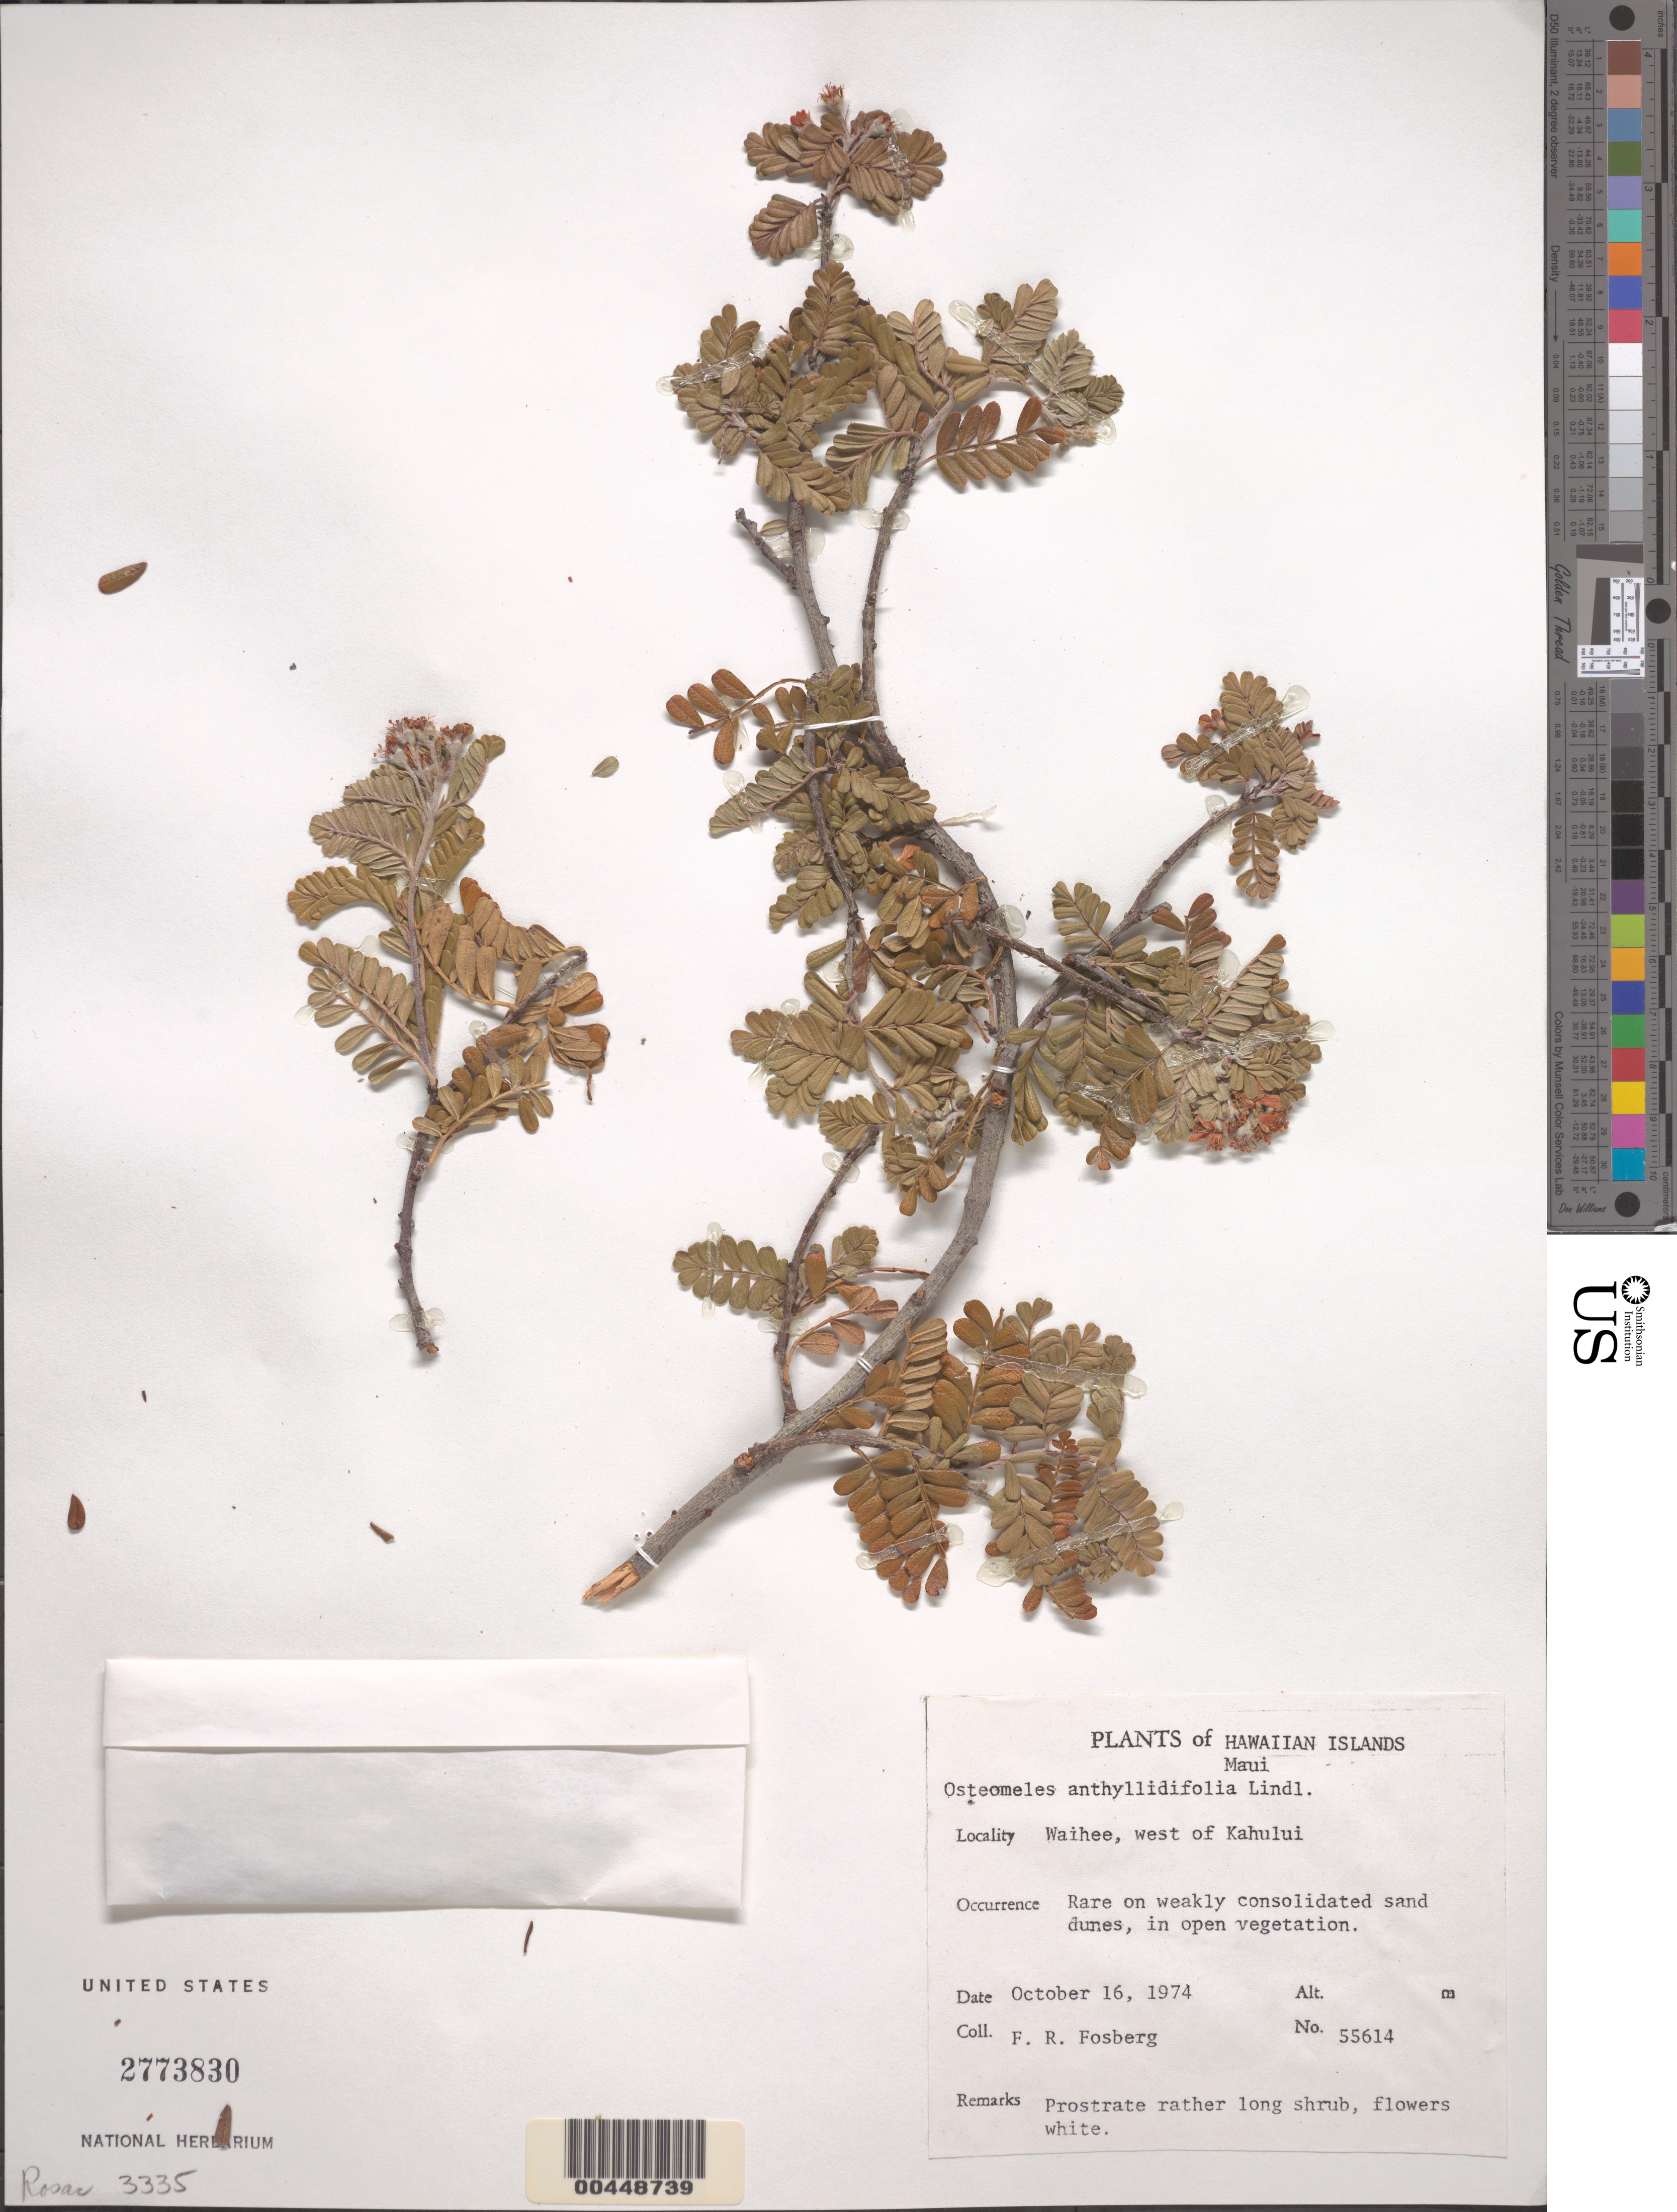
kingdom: Plantae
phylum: Tracheophyta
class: Magnoliopsida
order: Rosales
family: Rosaceae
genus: Osteomeles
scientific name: Osteomeles anthyllidifolia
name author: (Small) Lindl.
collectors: F. R. Fosberg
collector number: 55614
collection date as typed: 16 Oct 1974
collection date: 1974-10-16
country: United States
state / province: Hawaii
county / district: Maui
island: Maui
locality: Waihee, W of Kahului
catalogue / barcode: US 2773830